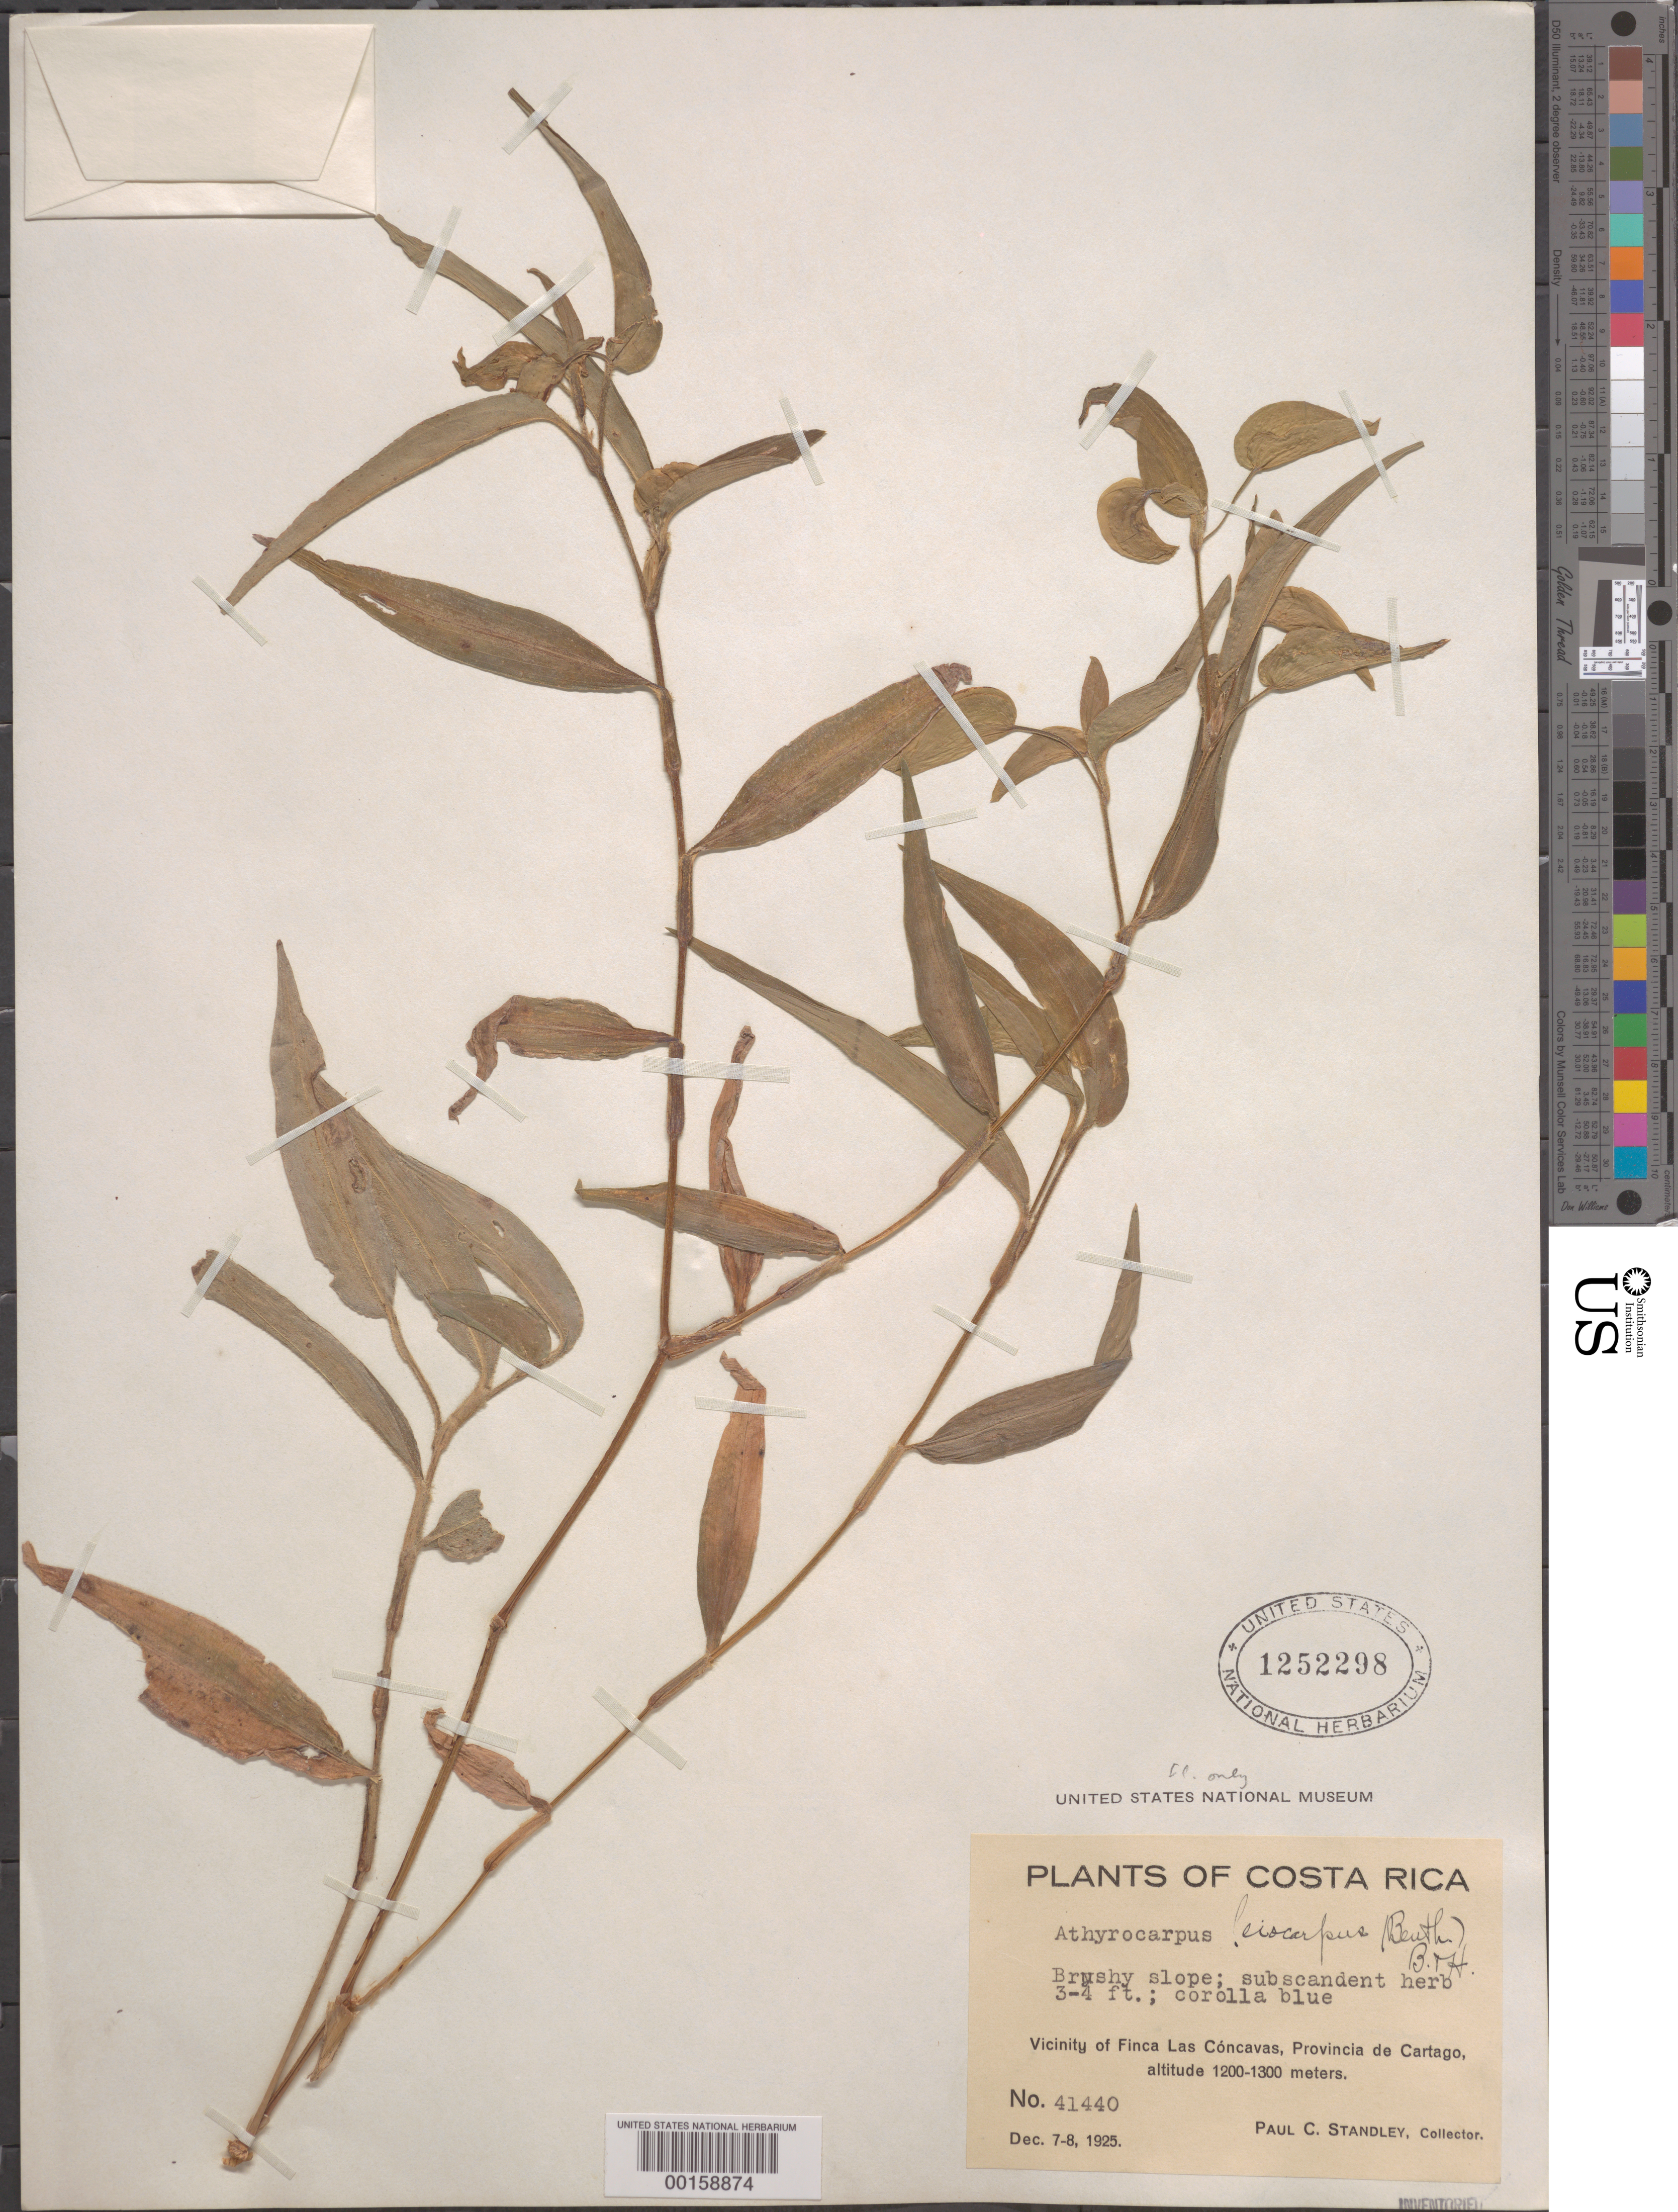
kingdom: Plantae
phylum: Tracheophyta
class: Liliopsida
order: Commelinales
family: Commelinaceae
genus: Commelina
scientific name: Commelina leiocarpa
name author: Benth.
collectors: P. C. Standley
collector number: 41440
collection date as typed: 07 Dec 1925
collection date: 1925-12-07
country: Costa Rica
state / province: Cartago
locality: Finca Las Concavas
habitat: Brushy slope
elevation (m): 1200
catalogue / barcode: US 1252298